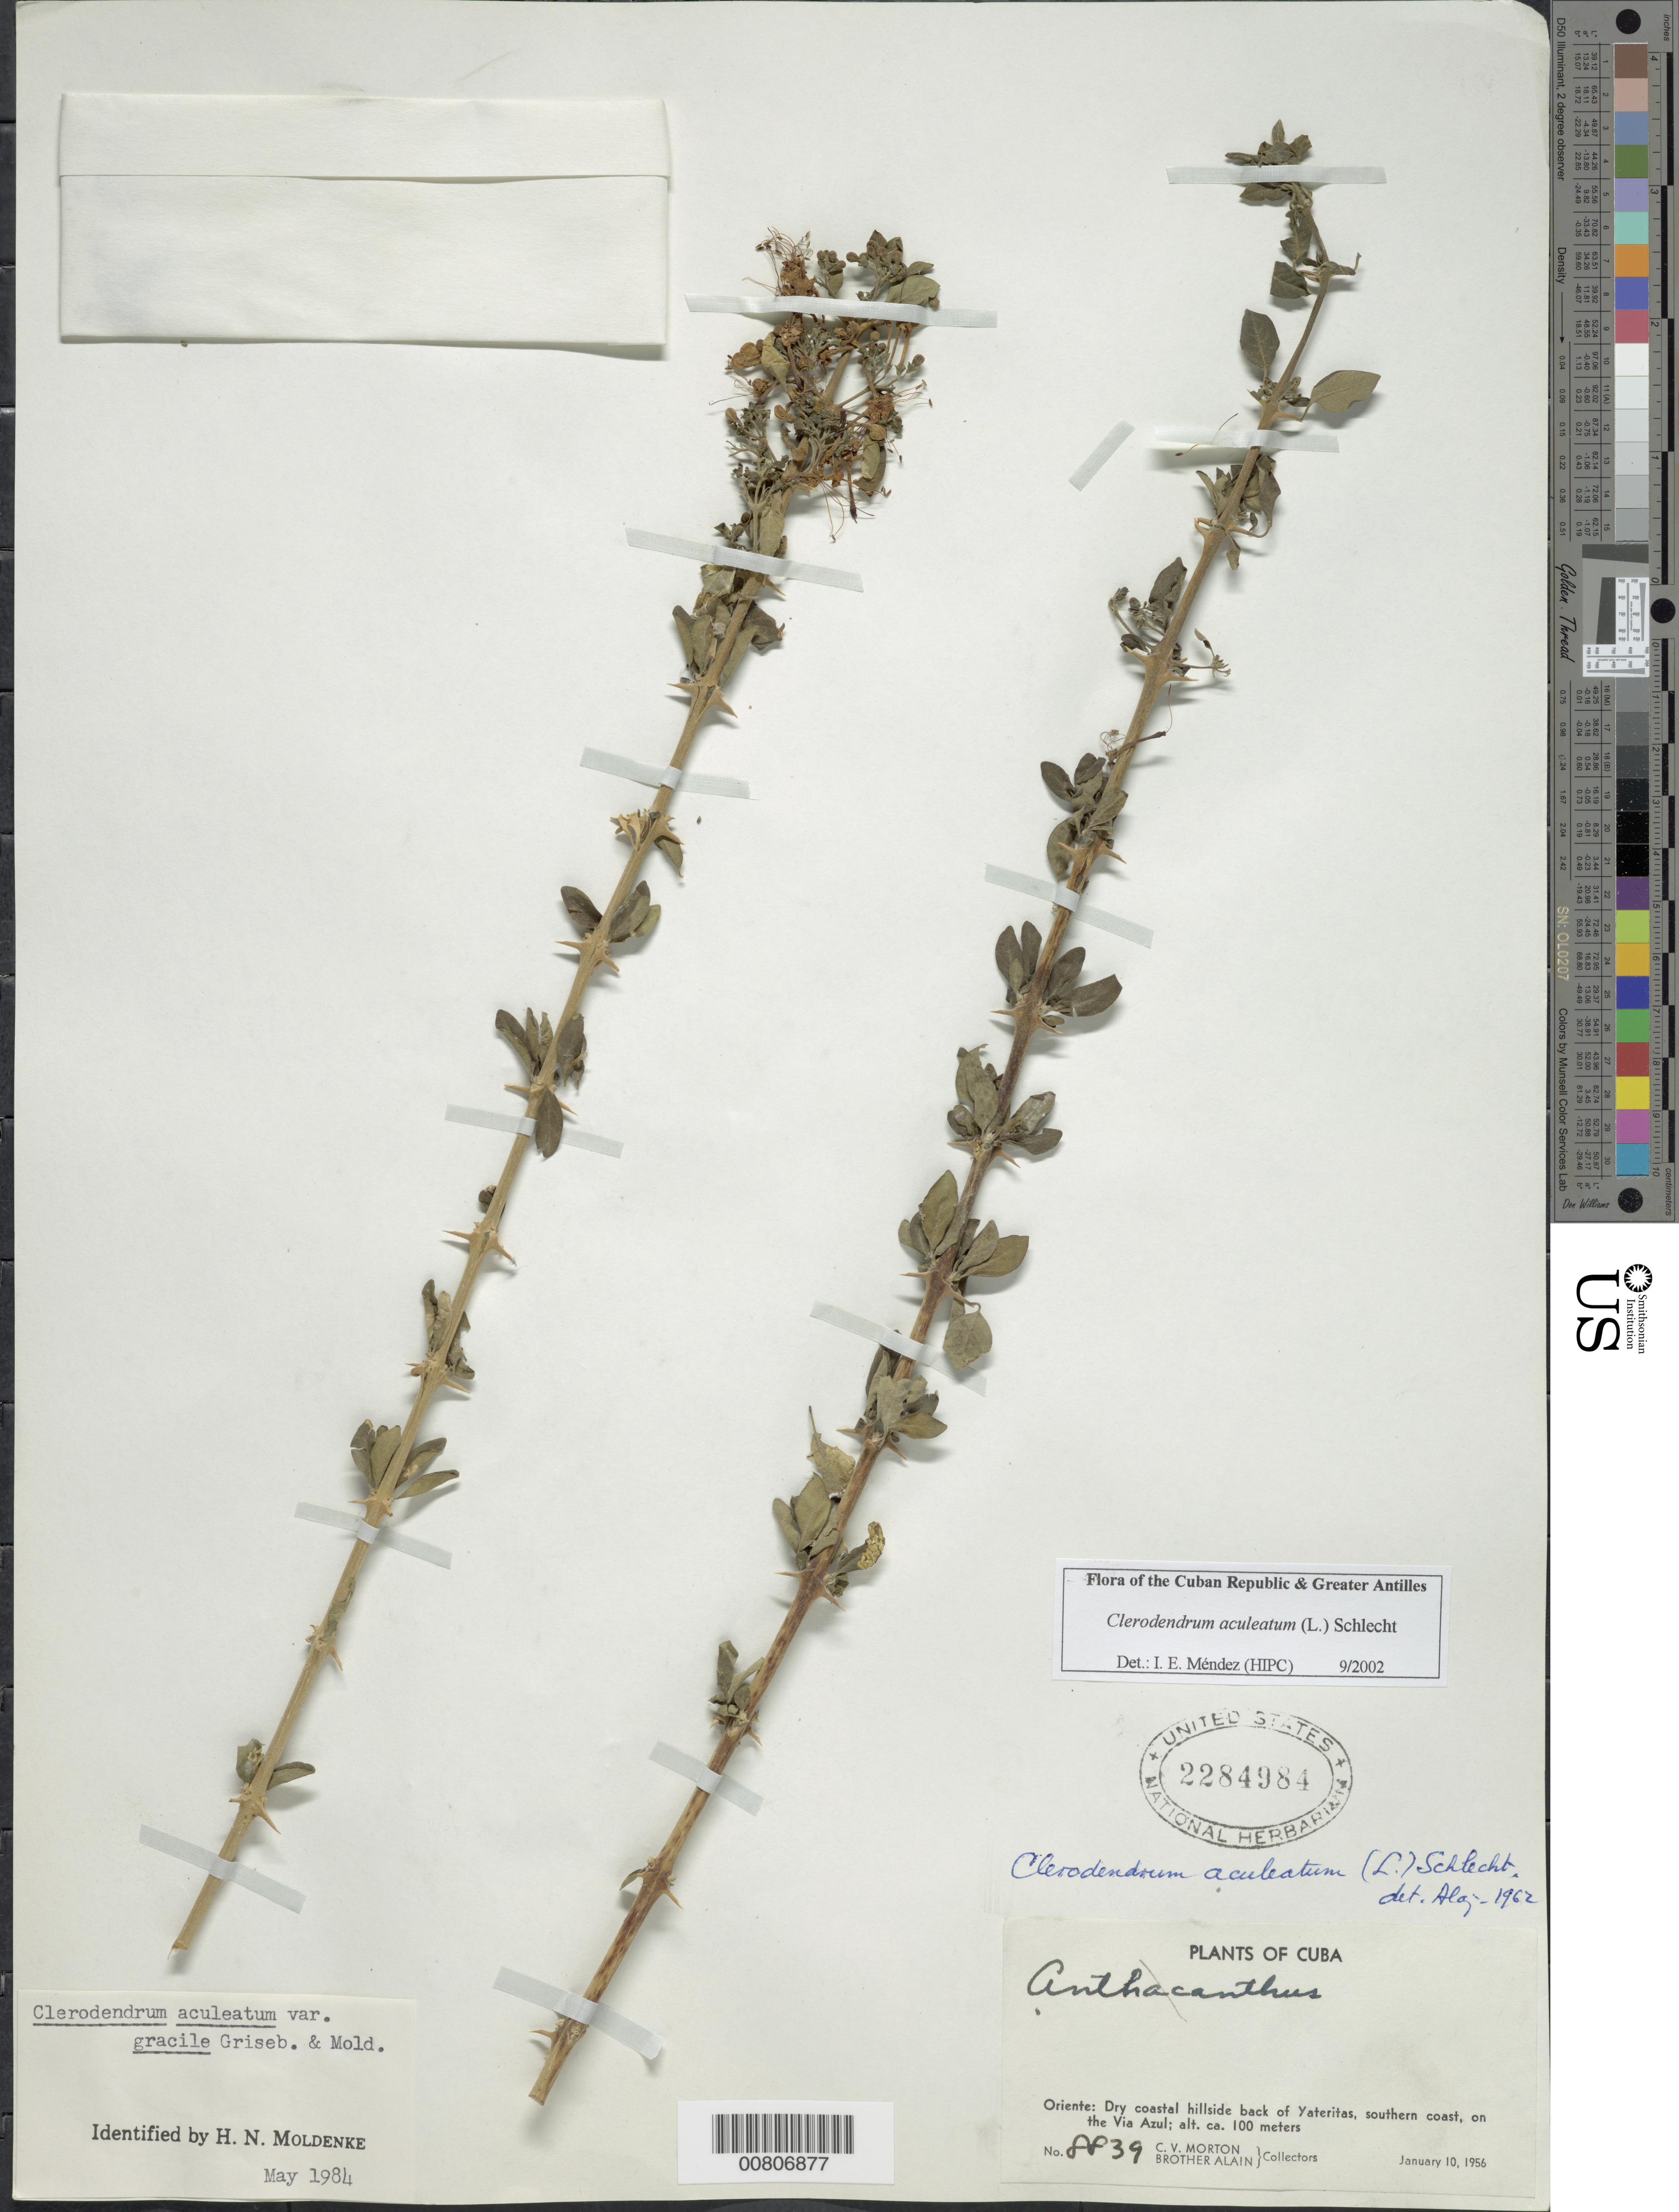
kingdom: Plantae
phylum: Tracheophyta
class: Magnoliopsida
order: Lamiales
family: Lamiaceae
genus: Clerodendrum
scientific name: Clerodendrum aculeatum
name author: (L.) Schltdl.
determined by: Méndez, Isidro E., (HIPC)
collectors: C. V. Morton & A. H. Liogier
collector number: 8839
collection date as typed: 10 Jan 1956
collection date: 1956-01-10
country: Cuba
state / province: Oriente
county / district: Dry forest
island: Cuba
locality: Yateritas, S coast, on Via Azul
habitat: Dry coastal hillside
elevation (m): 100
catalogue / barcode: US 2284984